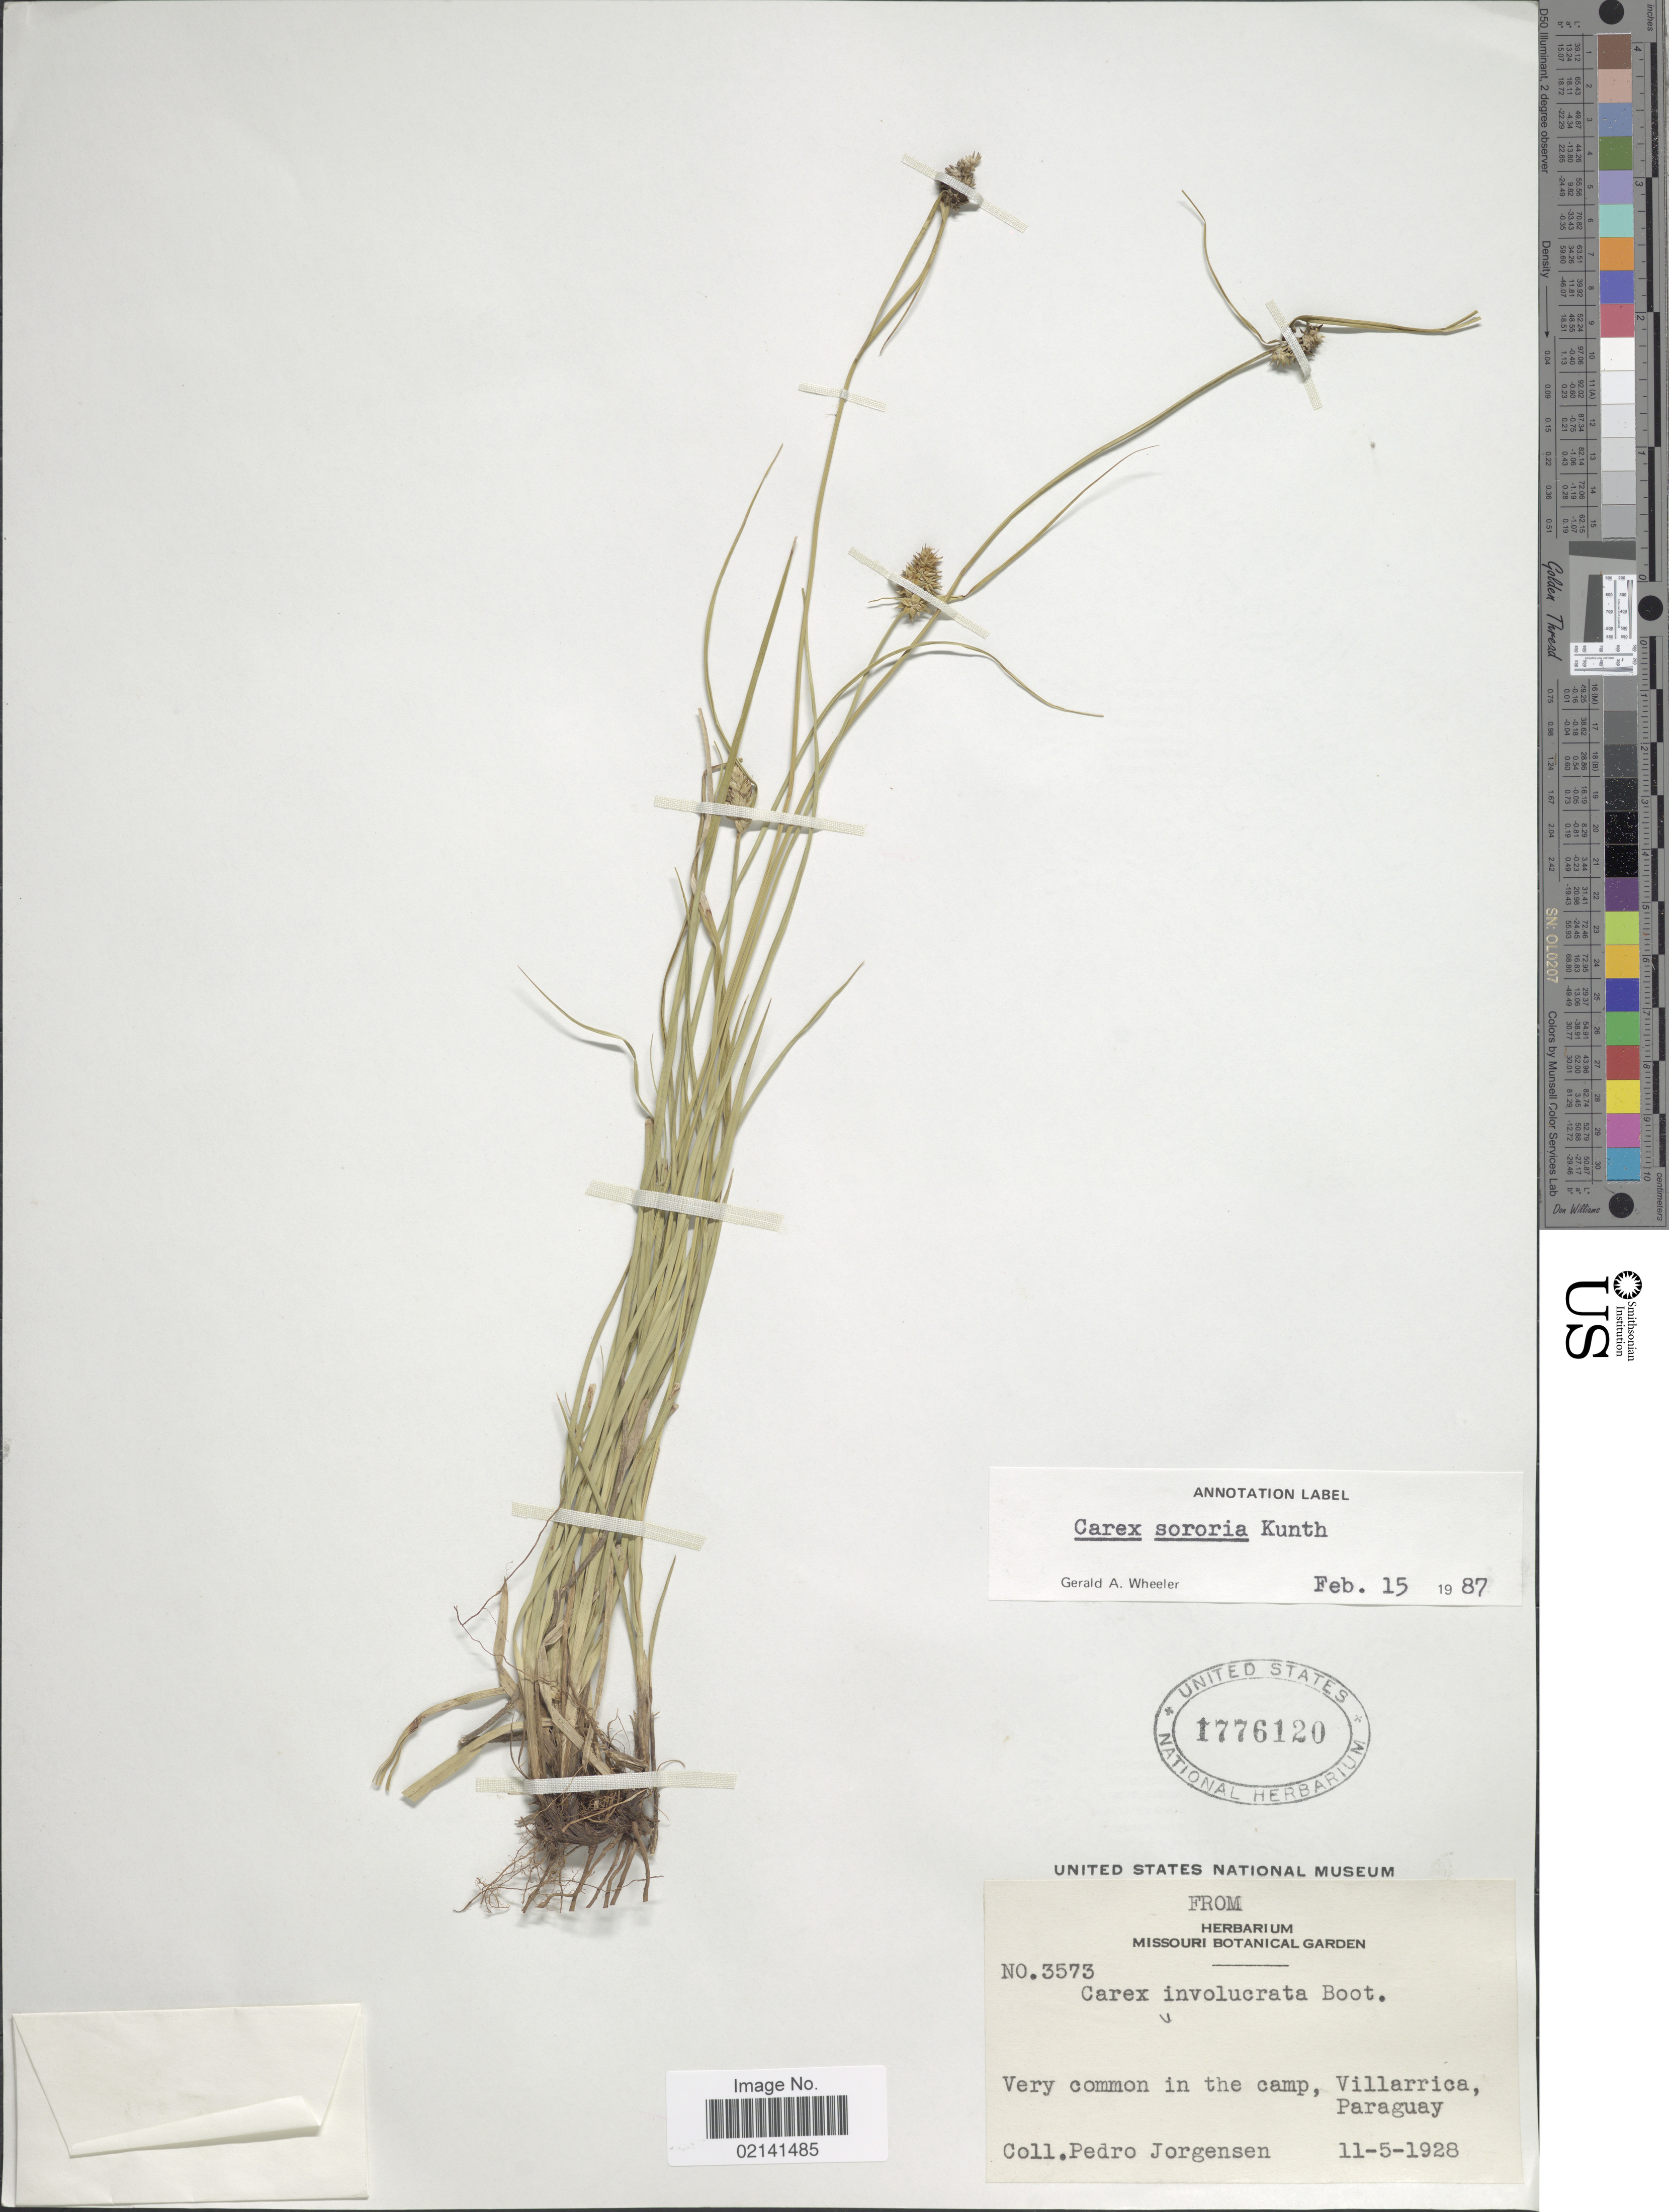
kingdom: Plantae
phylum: Tracheophyta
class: Liliopsida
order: Poales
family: Cyperaceae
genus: Carex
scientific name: Carex sororia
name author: Kunth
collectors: P. Jörgensen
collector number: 3573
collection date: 1928-05-11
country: Paraguay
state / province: Guaira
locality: In the camp, Villarrica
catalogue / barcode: US 1776120